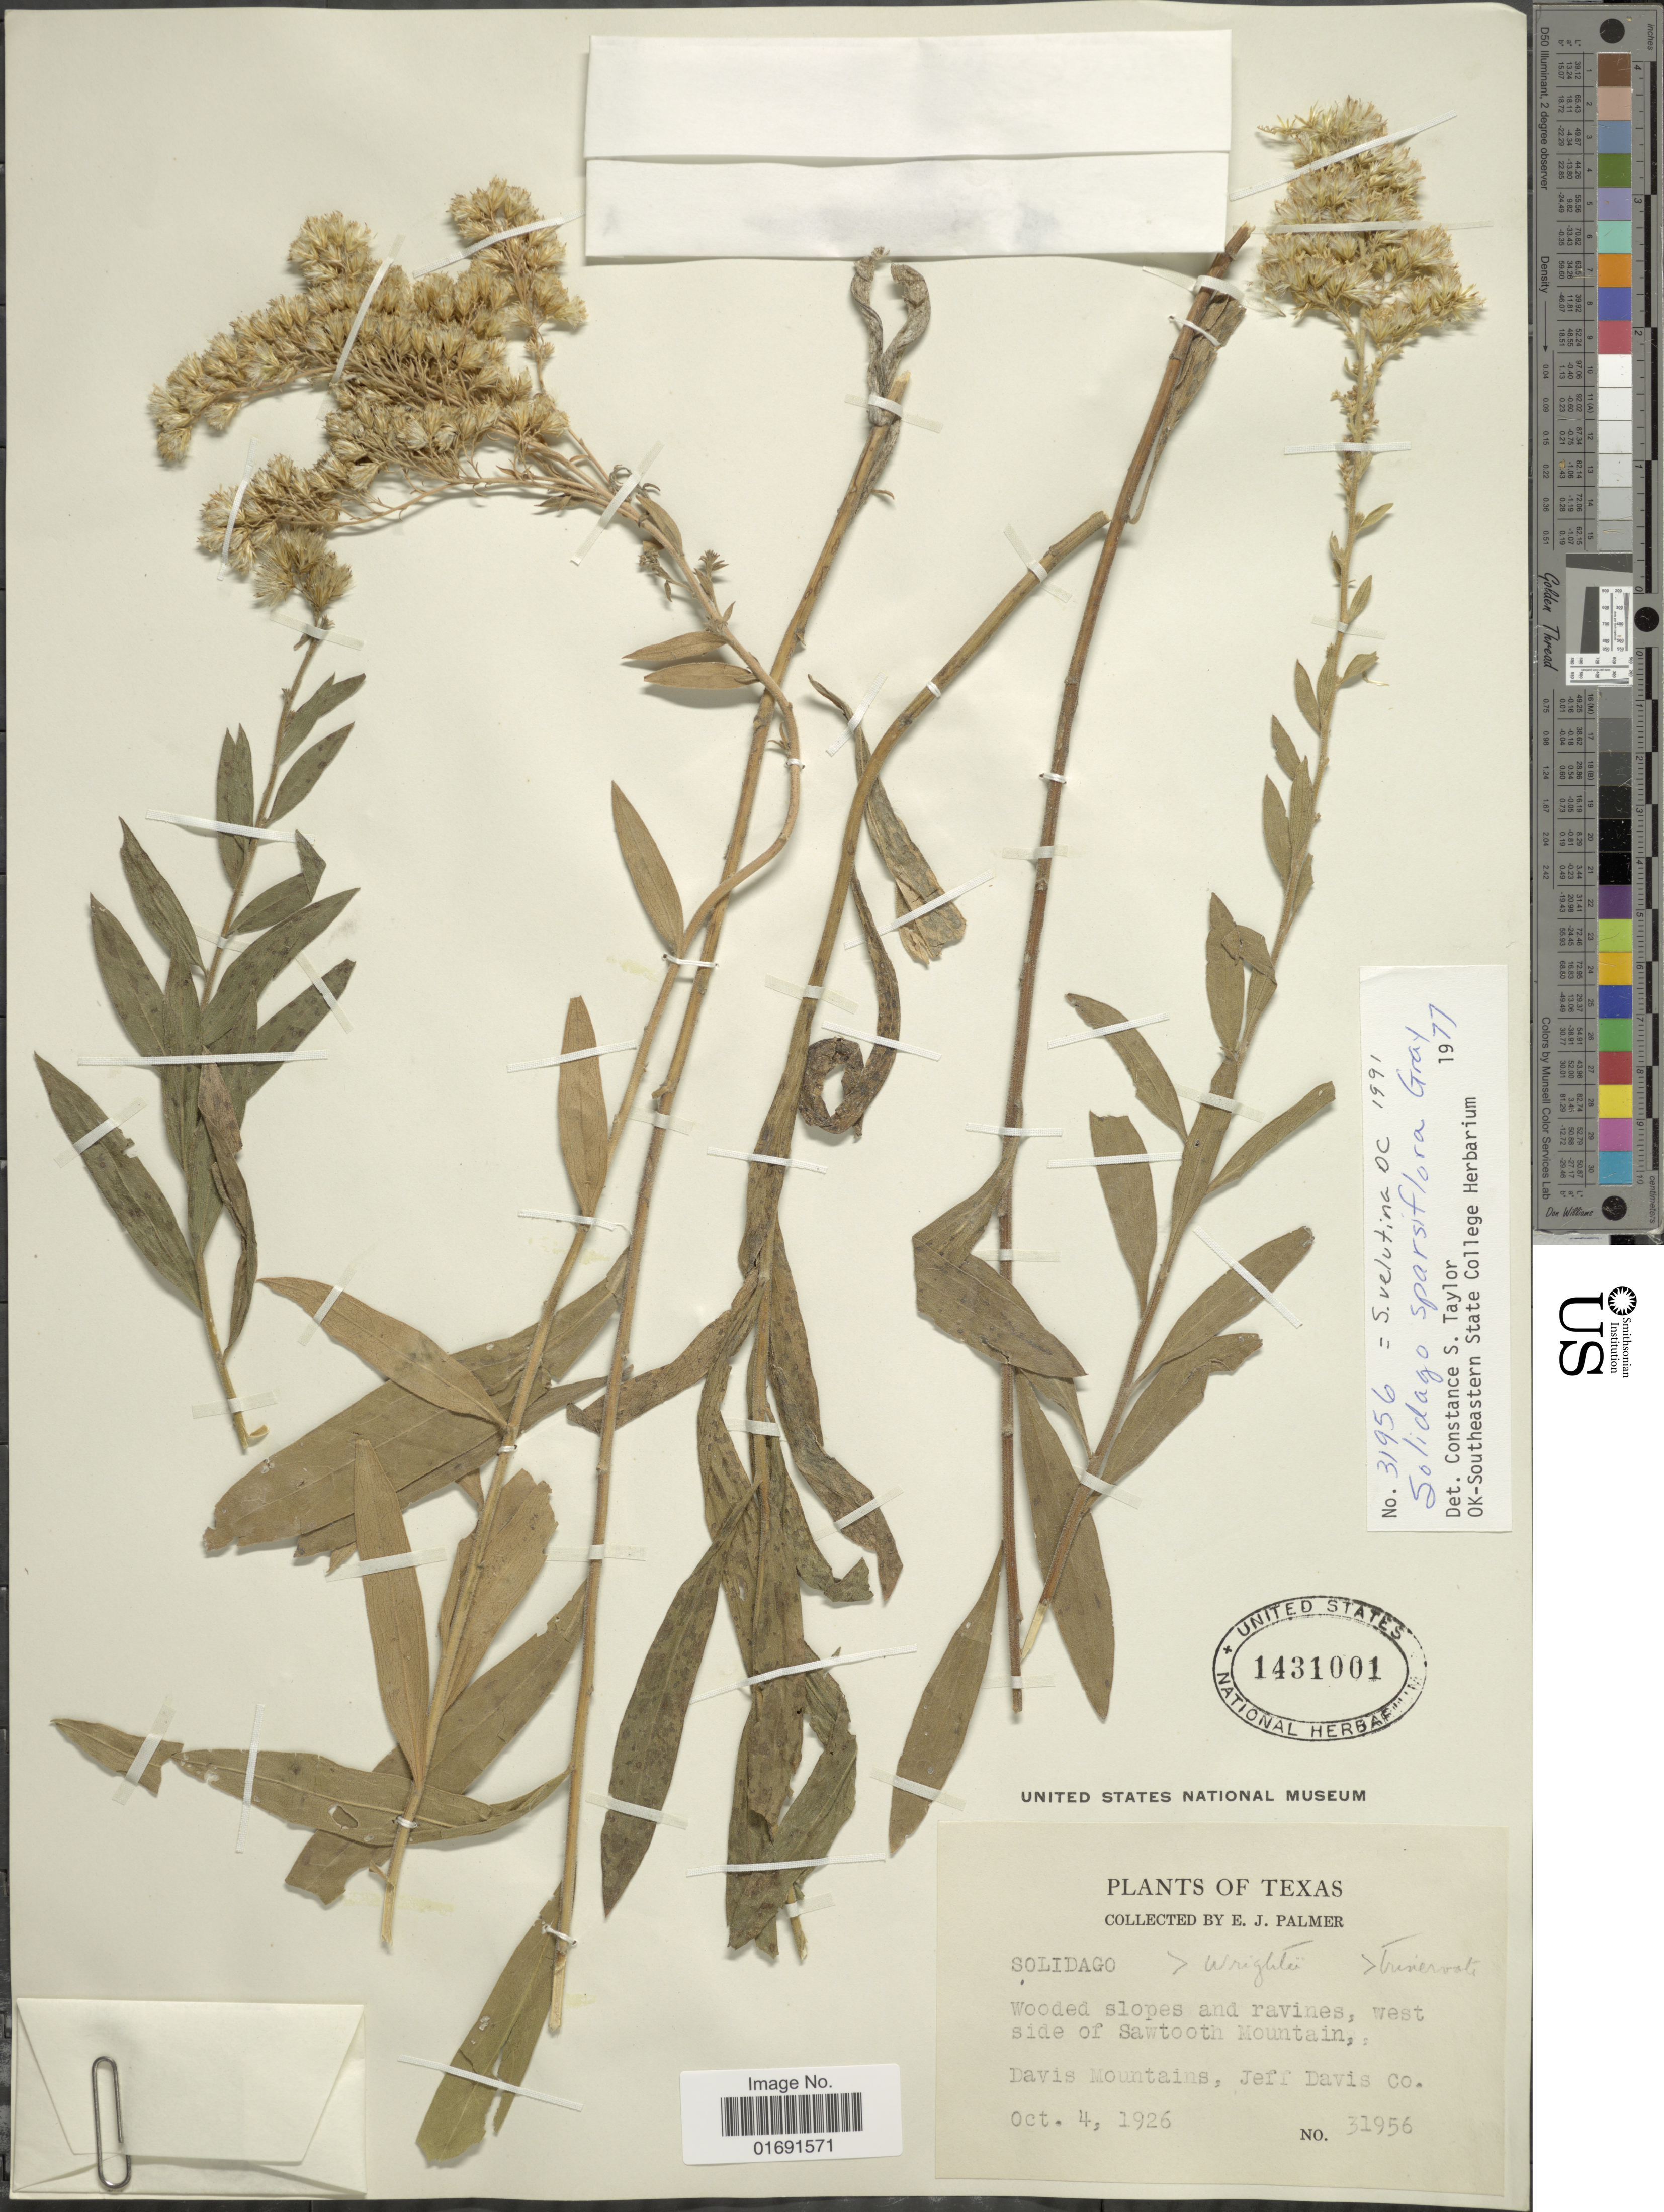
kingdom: Plantae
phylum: Tracheophyta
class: Magnoliopsida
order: Asterales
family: Asteraceae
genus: Solidago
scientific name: Solidago velutina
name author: DC.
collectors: E. J. Palmer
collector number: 31956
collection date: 1926-10-04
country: United States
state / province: Texas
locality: West side of Sawtooth Mountain, Davis Mountains, Jeff Davis Co.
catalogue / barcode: US 1431001